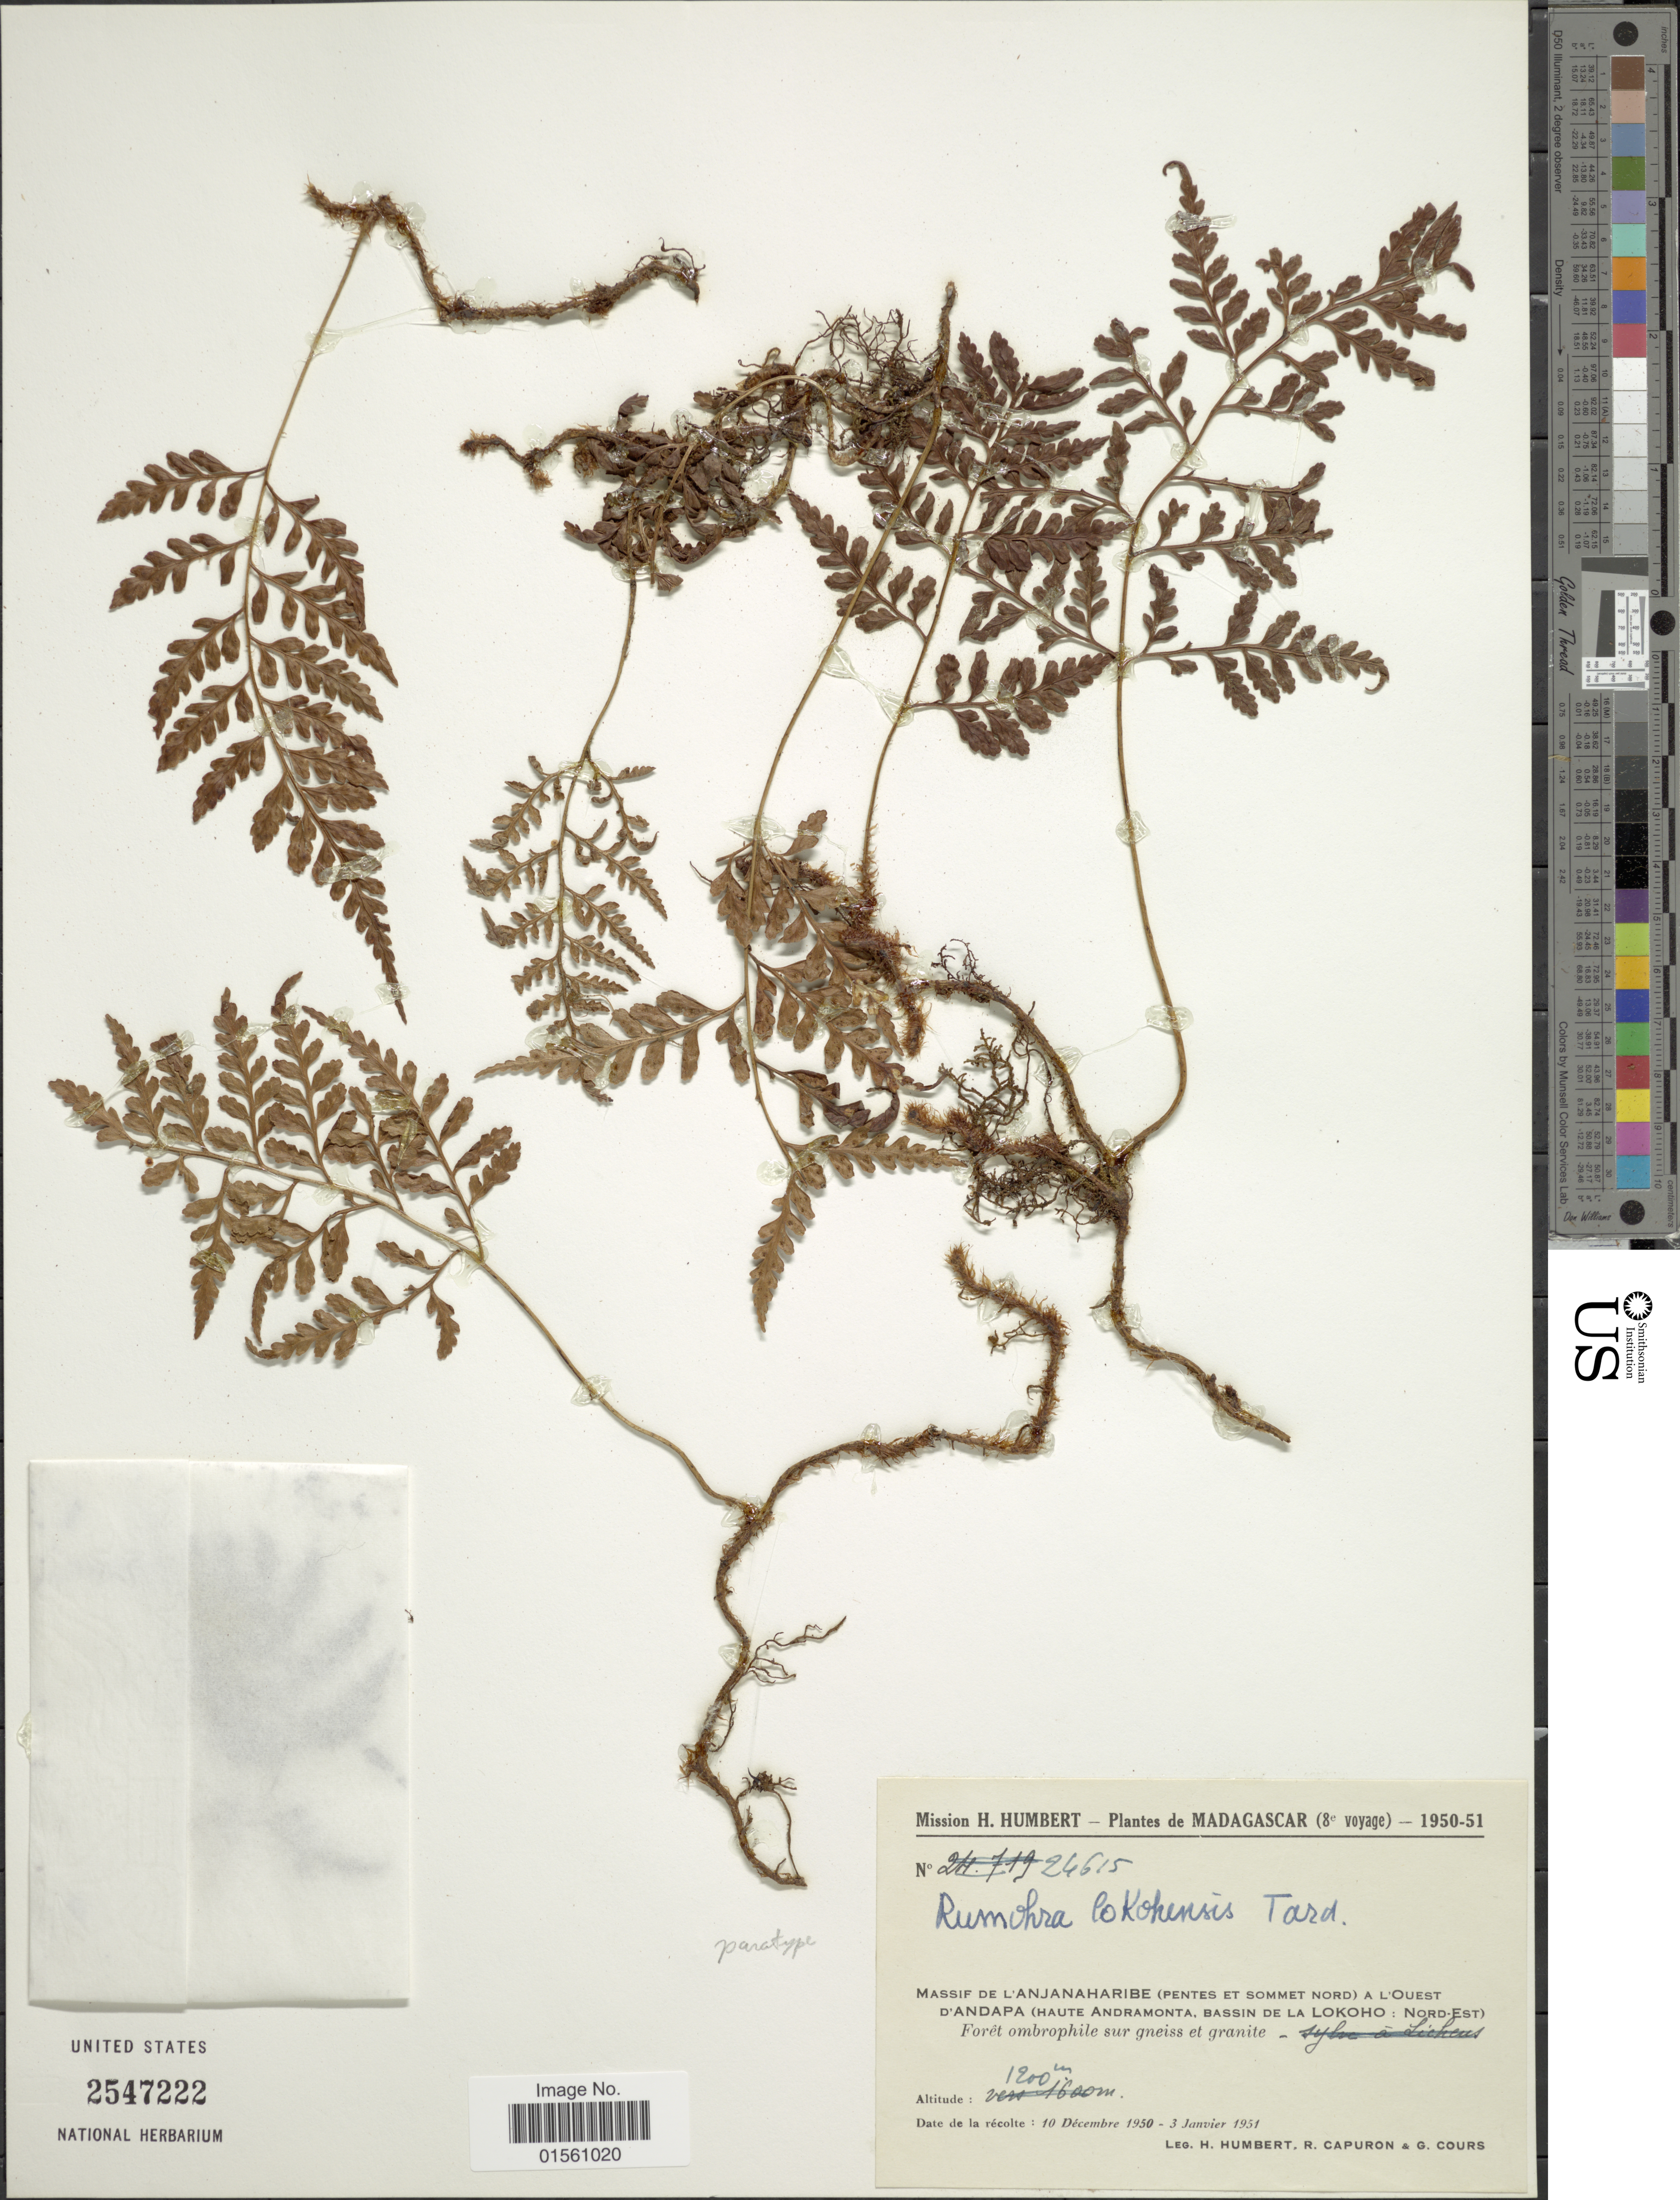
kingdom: Plantae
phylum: Tracheophyta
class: Polypodiopsida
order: Polypodiales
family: Dryopteridaceae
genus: Rumohra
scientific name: Rumohra lokohensis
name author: Tardieu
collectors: H. Humbert, R. Capuron & G. Cours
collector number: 24615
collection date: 1950-12-10/1951-01-03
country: Madagascar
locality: Madagascar, Massif de L'Anjanaharibe (pentes et sommet nord) A L'Ouest D'Andapa (Haute Andramonta, Bassin de la Lokoho : Nord-Est)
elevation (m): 1200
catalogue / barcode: US 2547222